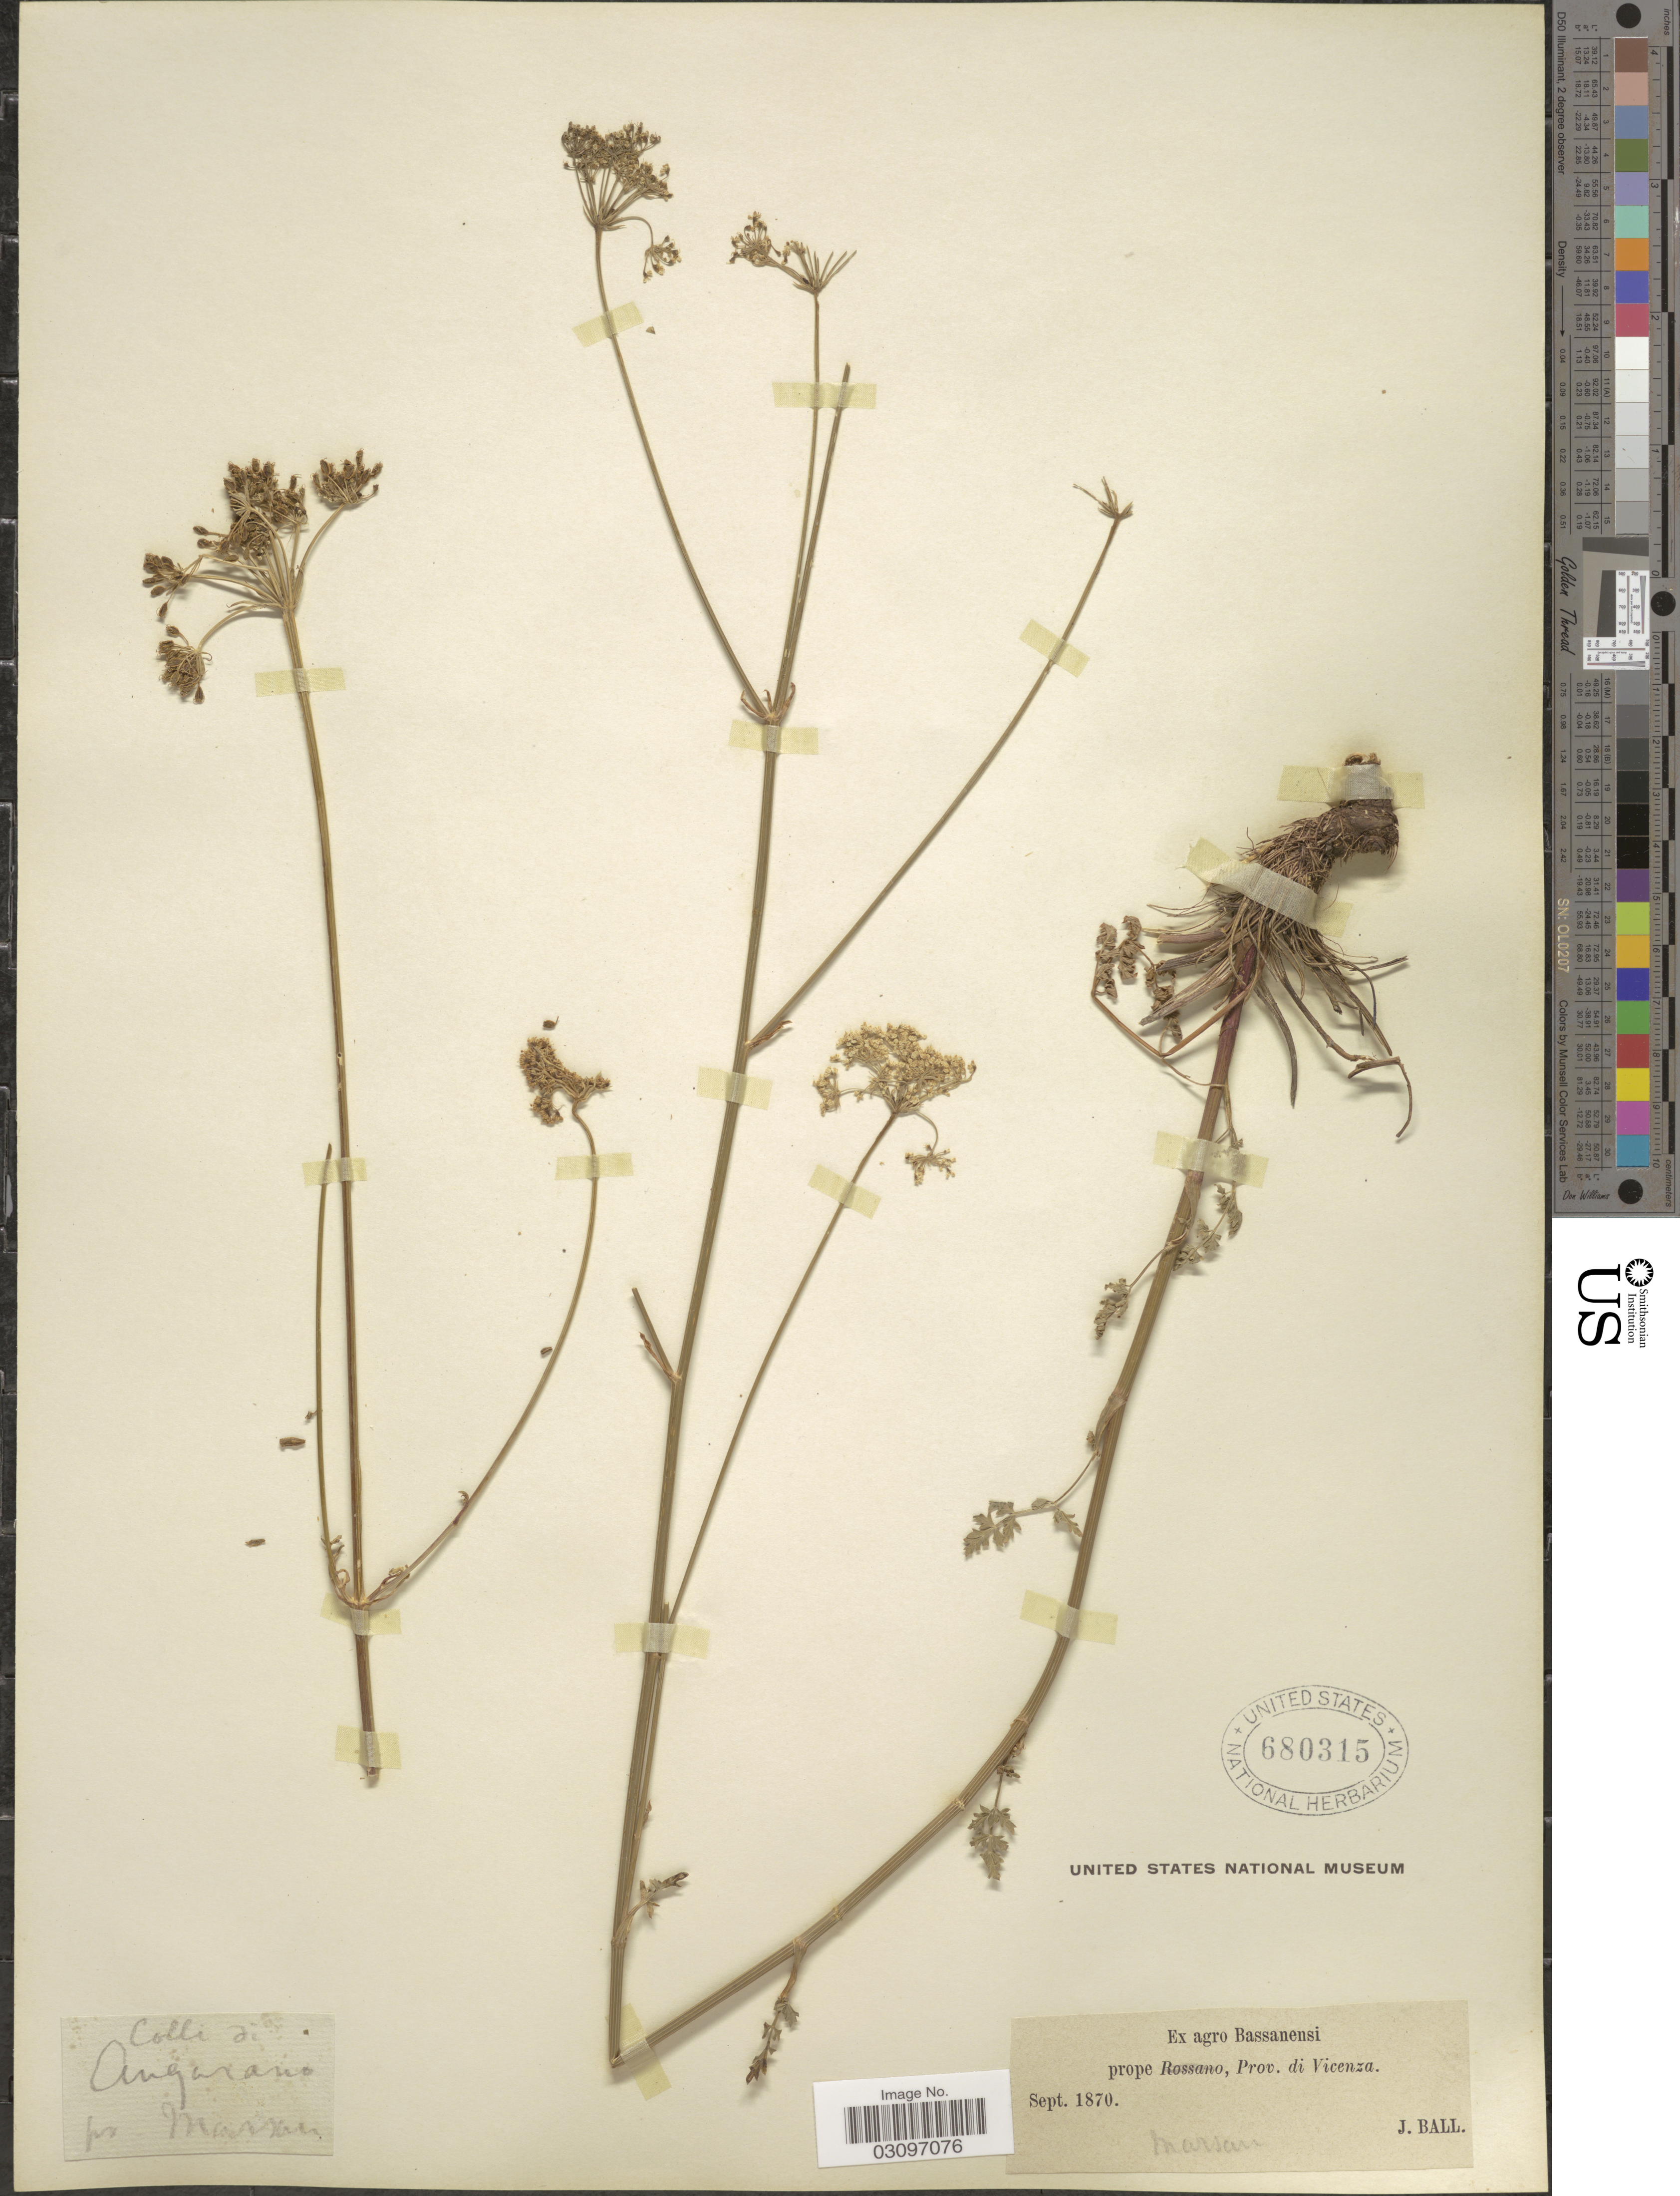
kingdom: Plantae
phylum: Tracheophyta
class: Magnoliopsida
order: Apiales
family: Apiaceae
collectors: J. Ball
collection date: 1870-09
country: Italy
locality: Ex agro Bassanensi, prope Rossano, Prov. di Vicenza.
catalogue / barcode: US 680315